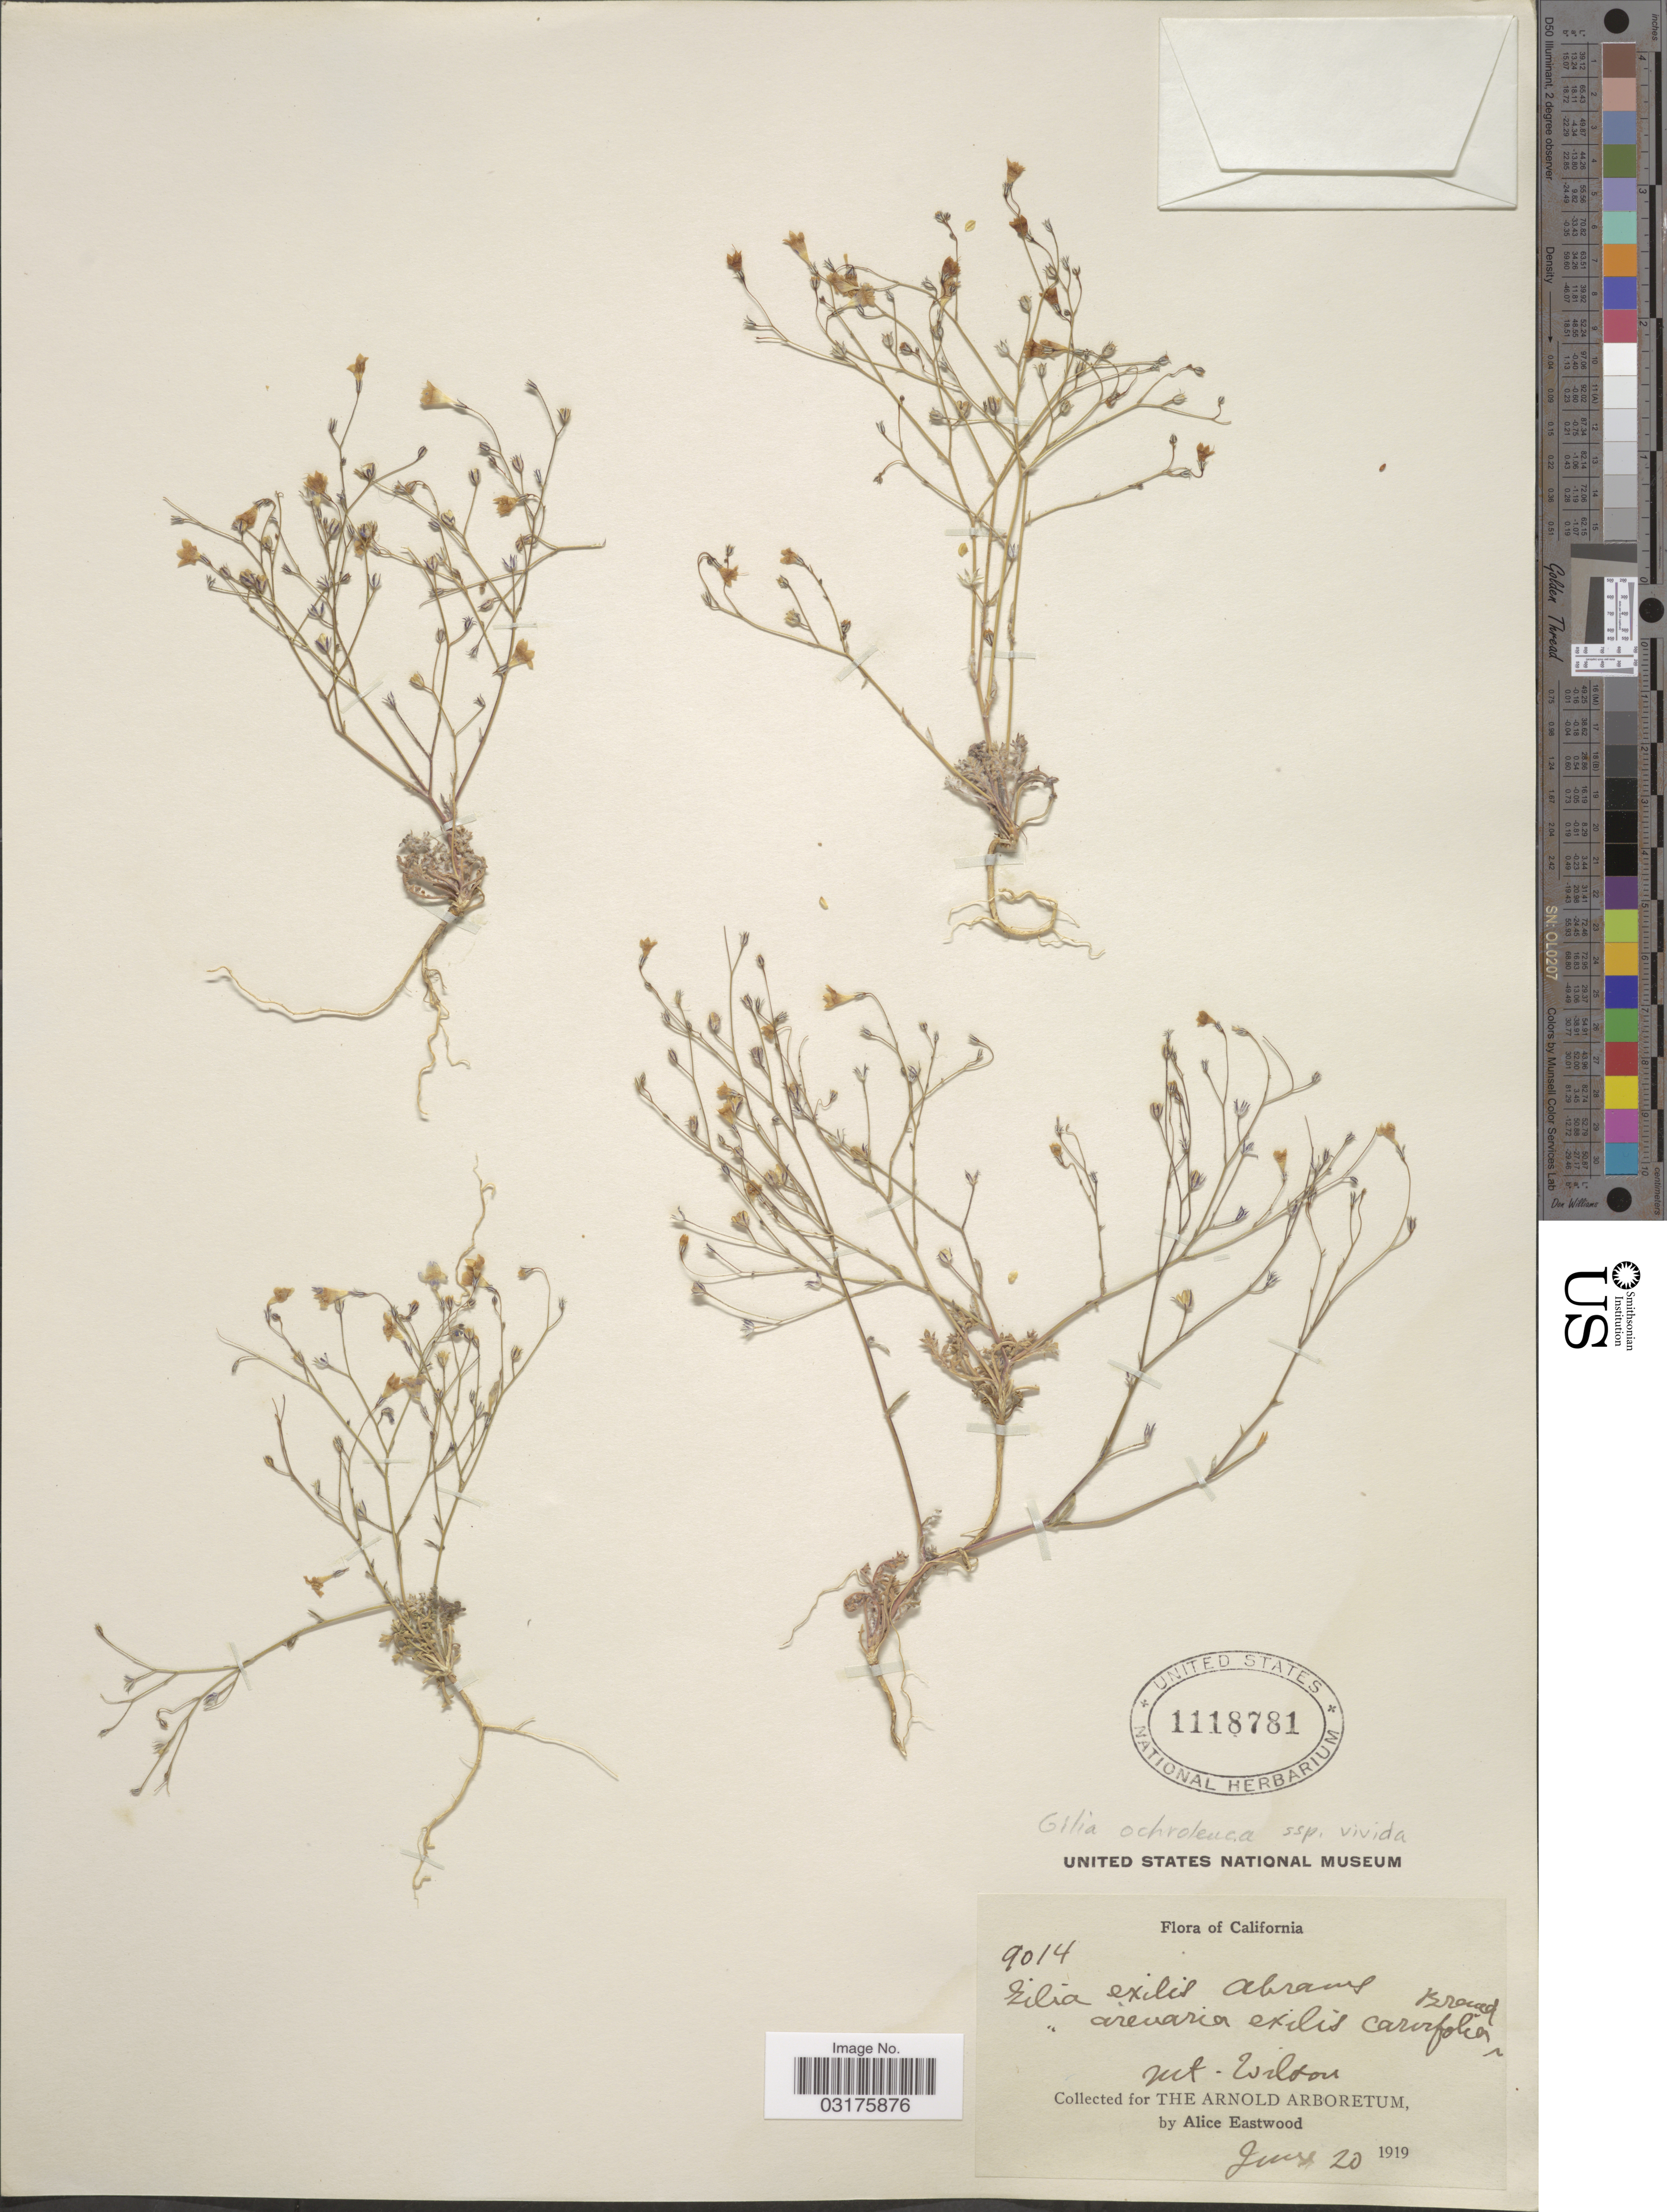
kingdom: Plantae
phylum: Tracheophyta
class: Magnoliopsida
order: Ericales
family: Polemoniaceae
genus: Gilia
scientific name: Gilia ochroleuca subsp. vivida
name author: (A.D. Grant & V.E. Grant) A.D. Grant & V.E. Grant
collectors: A. Eastwood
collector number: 9014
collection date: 1919-06-20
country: United States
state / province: California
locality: Mt. Wilson.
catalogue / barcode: US 1118781